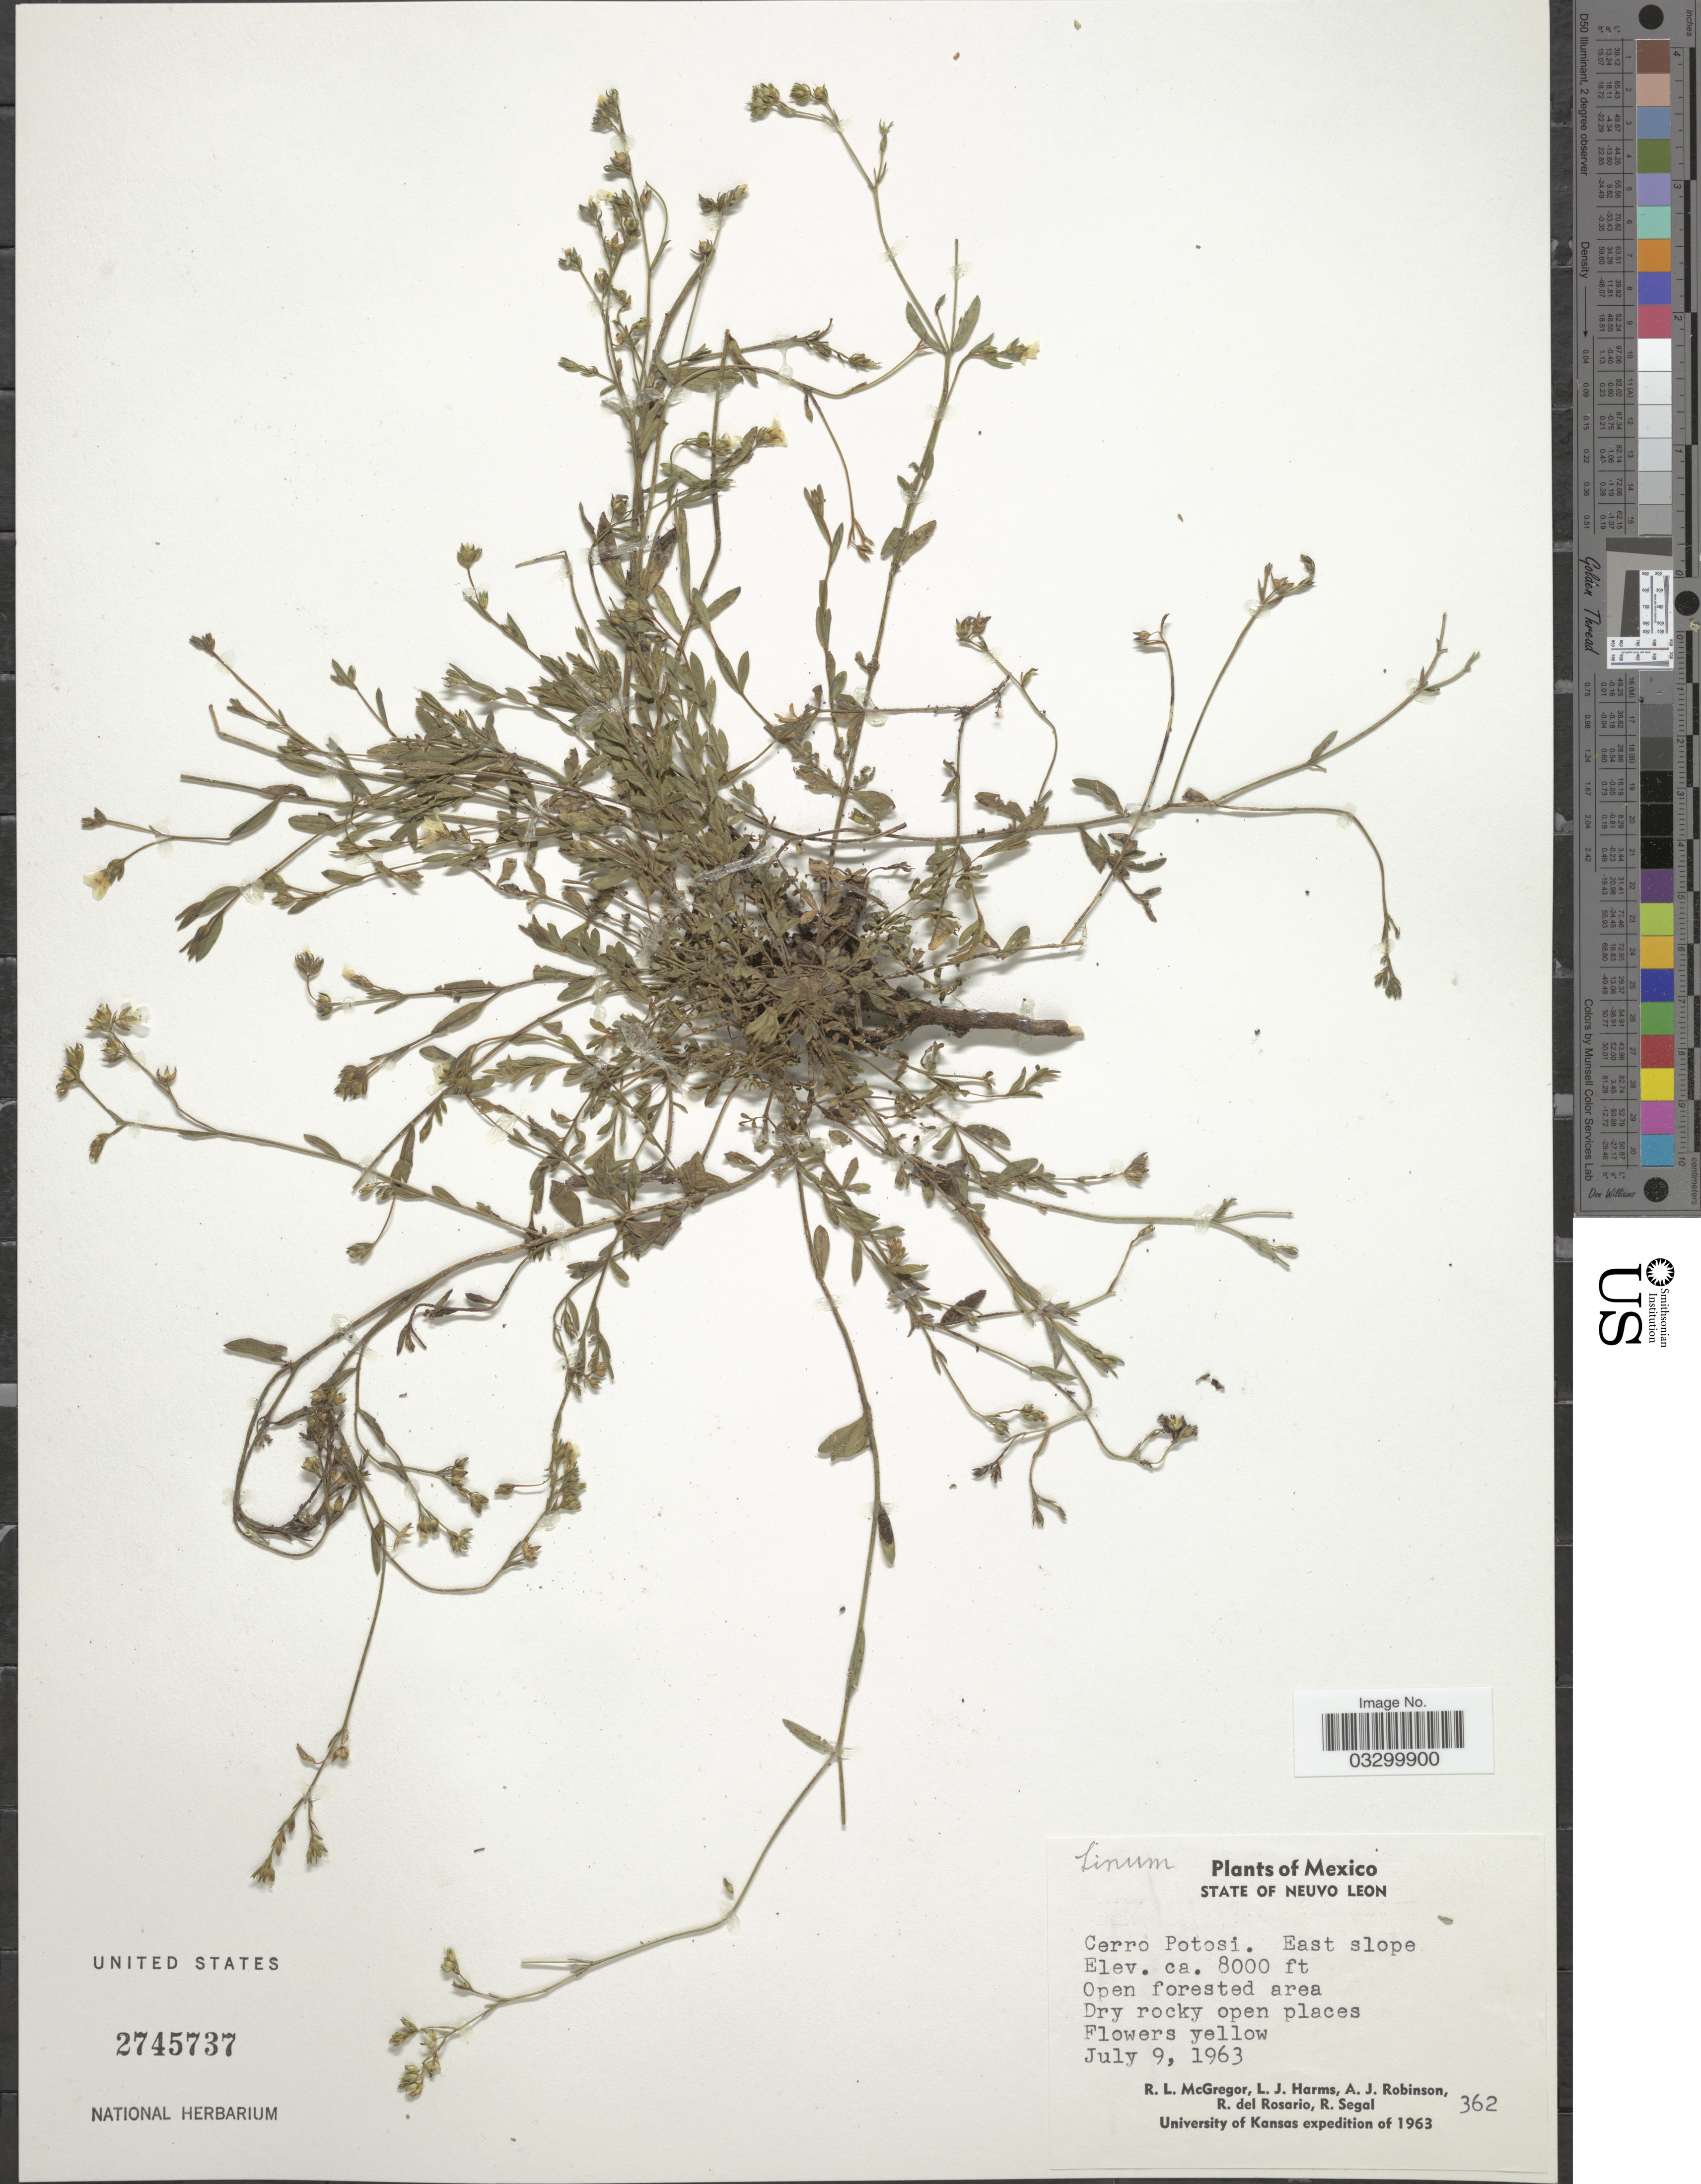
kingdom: Plantae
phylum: Tracheophyta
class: Magnoliopsida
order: Malpighiales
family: Linaceae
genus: Linum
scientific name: Linum sp.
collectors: R. McGregor, L. Harms, A. J. Robinson, R. del Rosario & R. Segal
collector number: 362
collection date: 1963-07-09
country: Mexico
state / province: Nuevo León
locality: Cerro Potosi. East slope.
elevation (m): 2438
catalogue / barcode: US 2745737